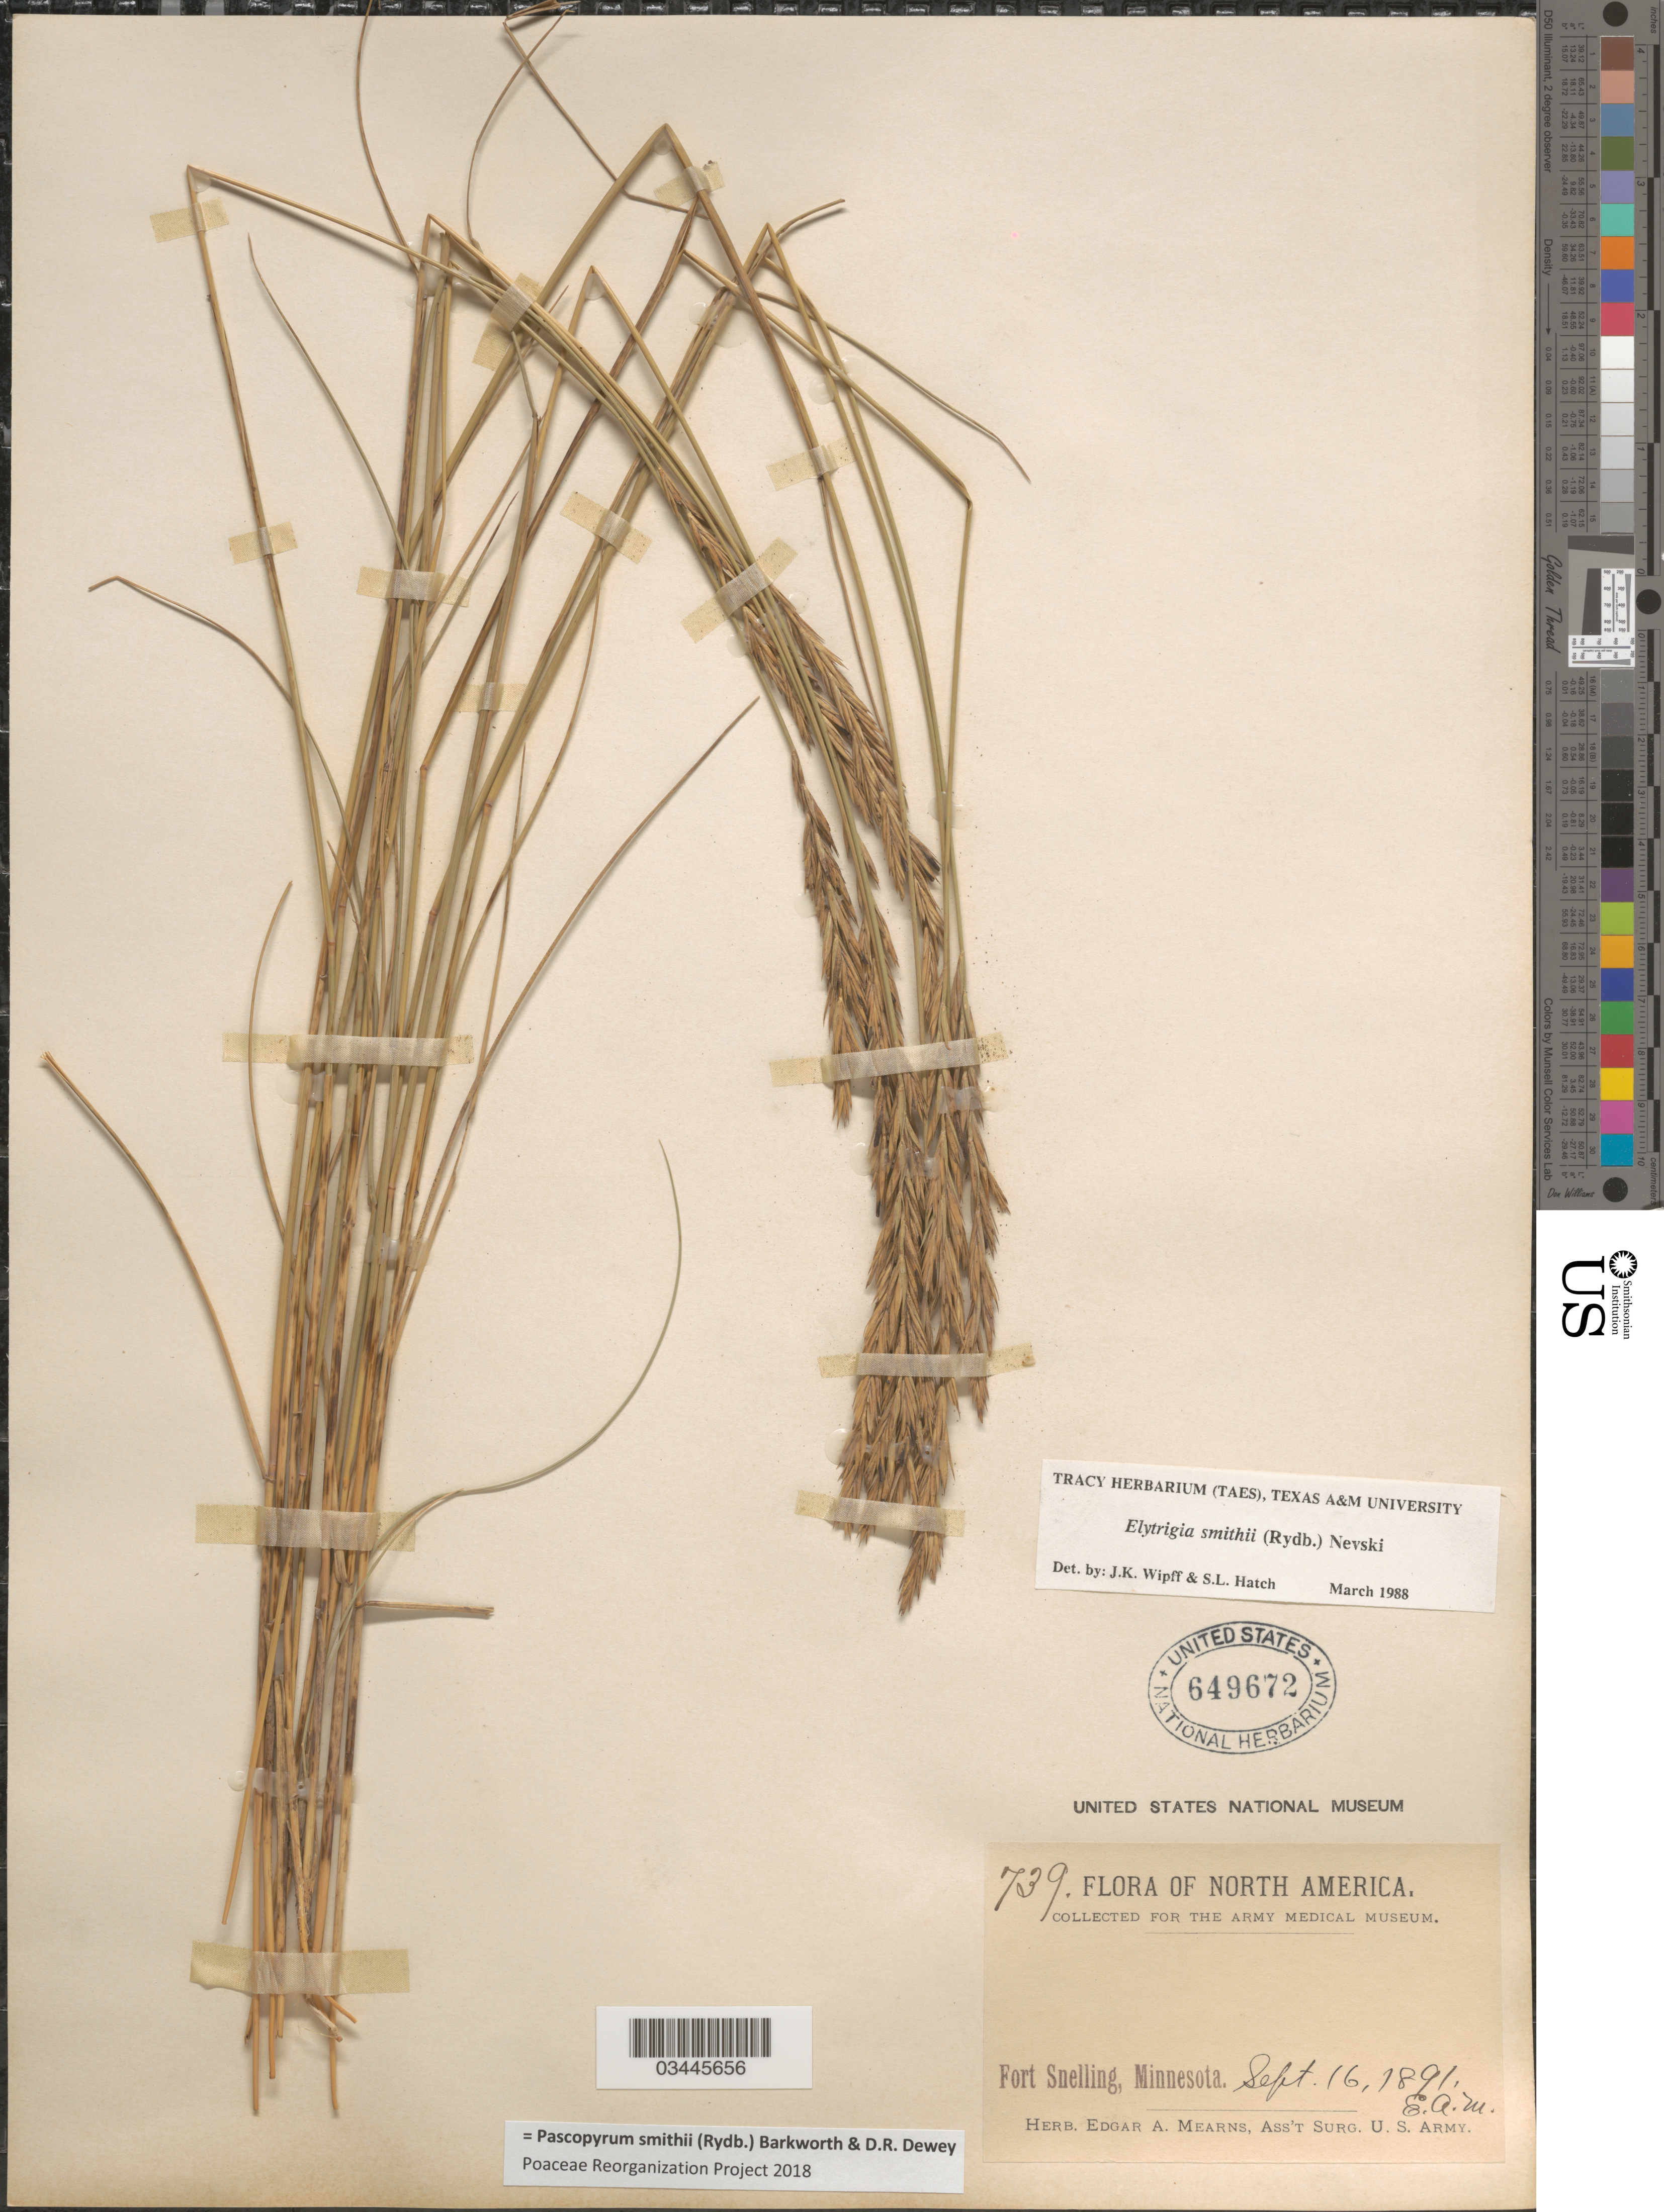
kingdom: Plantae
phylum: Tracheophyta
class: Liliopsida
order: Poales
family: Poaceae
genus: Pascopyrum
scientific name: Pascopyrum smithii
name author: (Rydb.) Barkworth & Dewey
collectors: E. A. Mearns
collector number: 739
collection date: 1891-09-16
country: United States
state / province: Minnesota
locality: Fort Snelling.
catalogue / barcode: US 649672